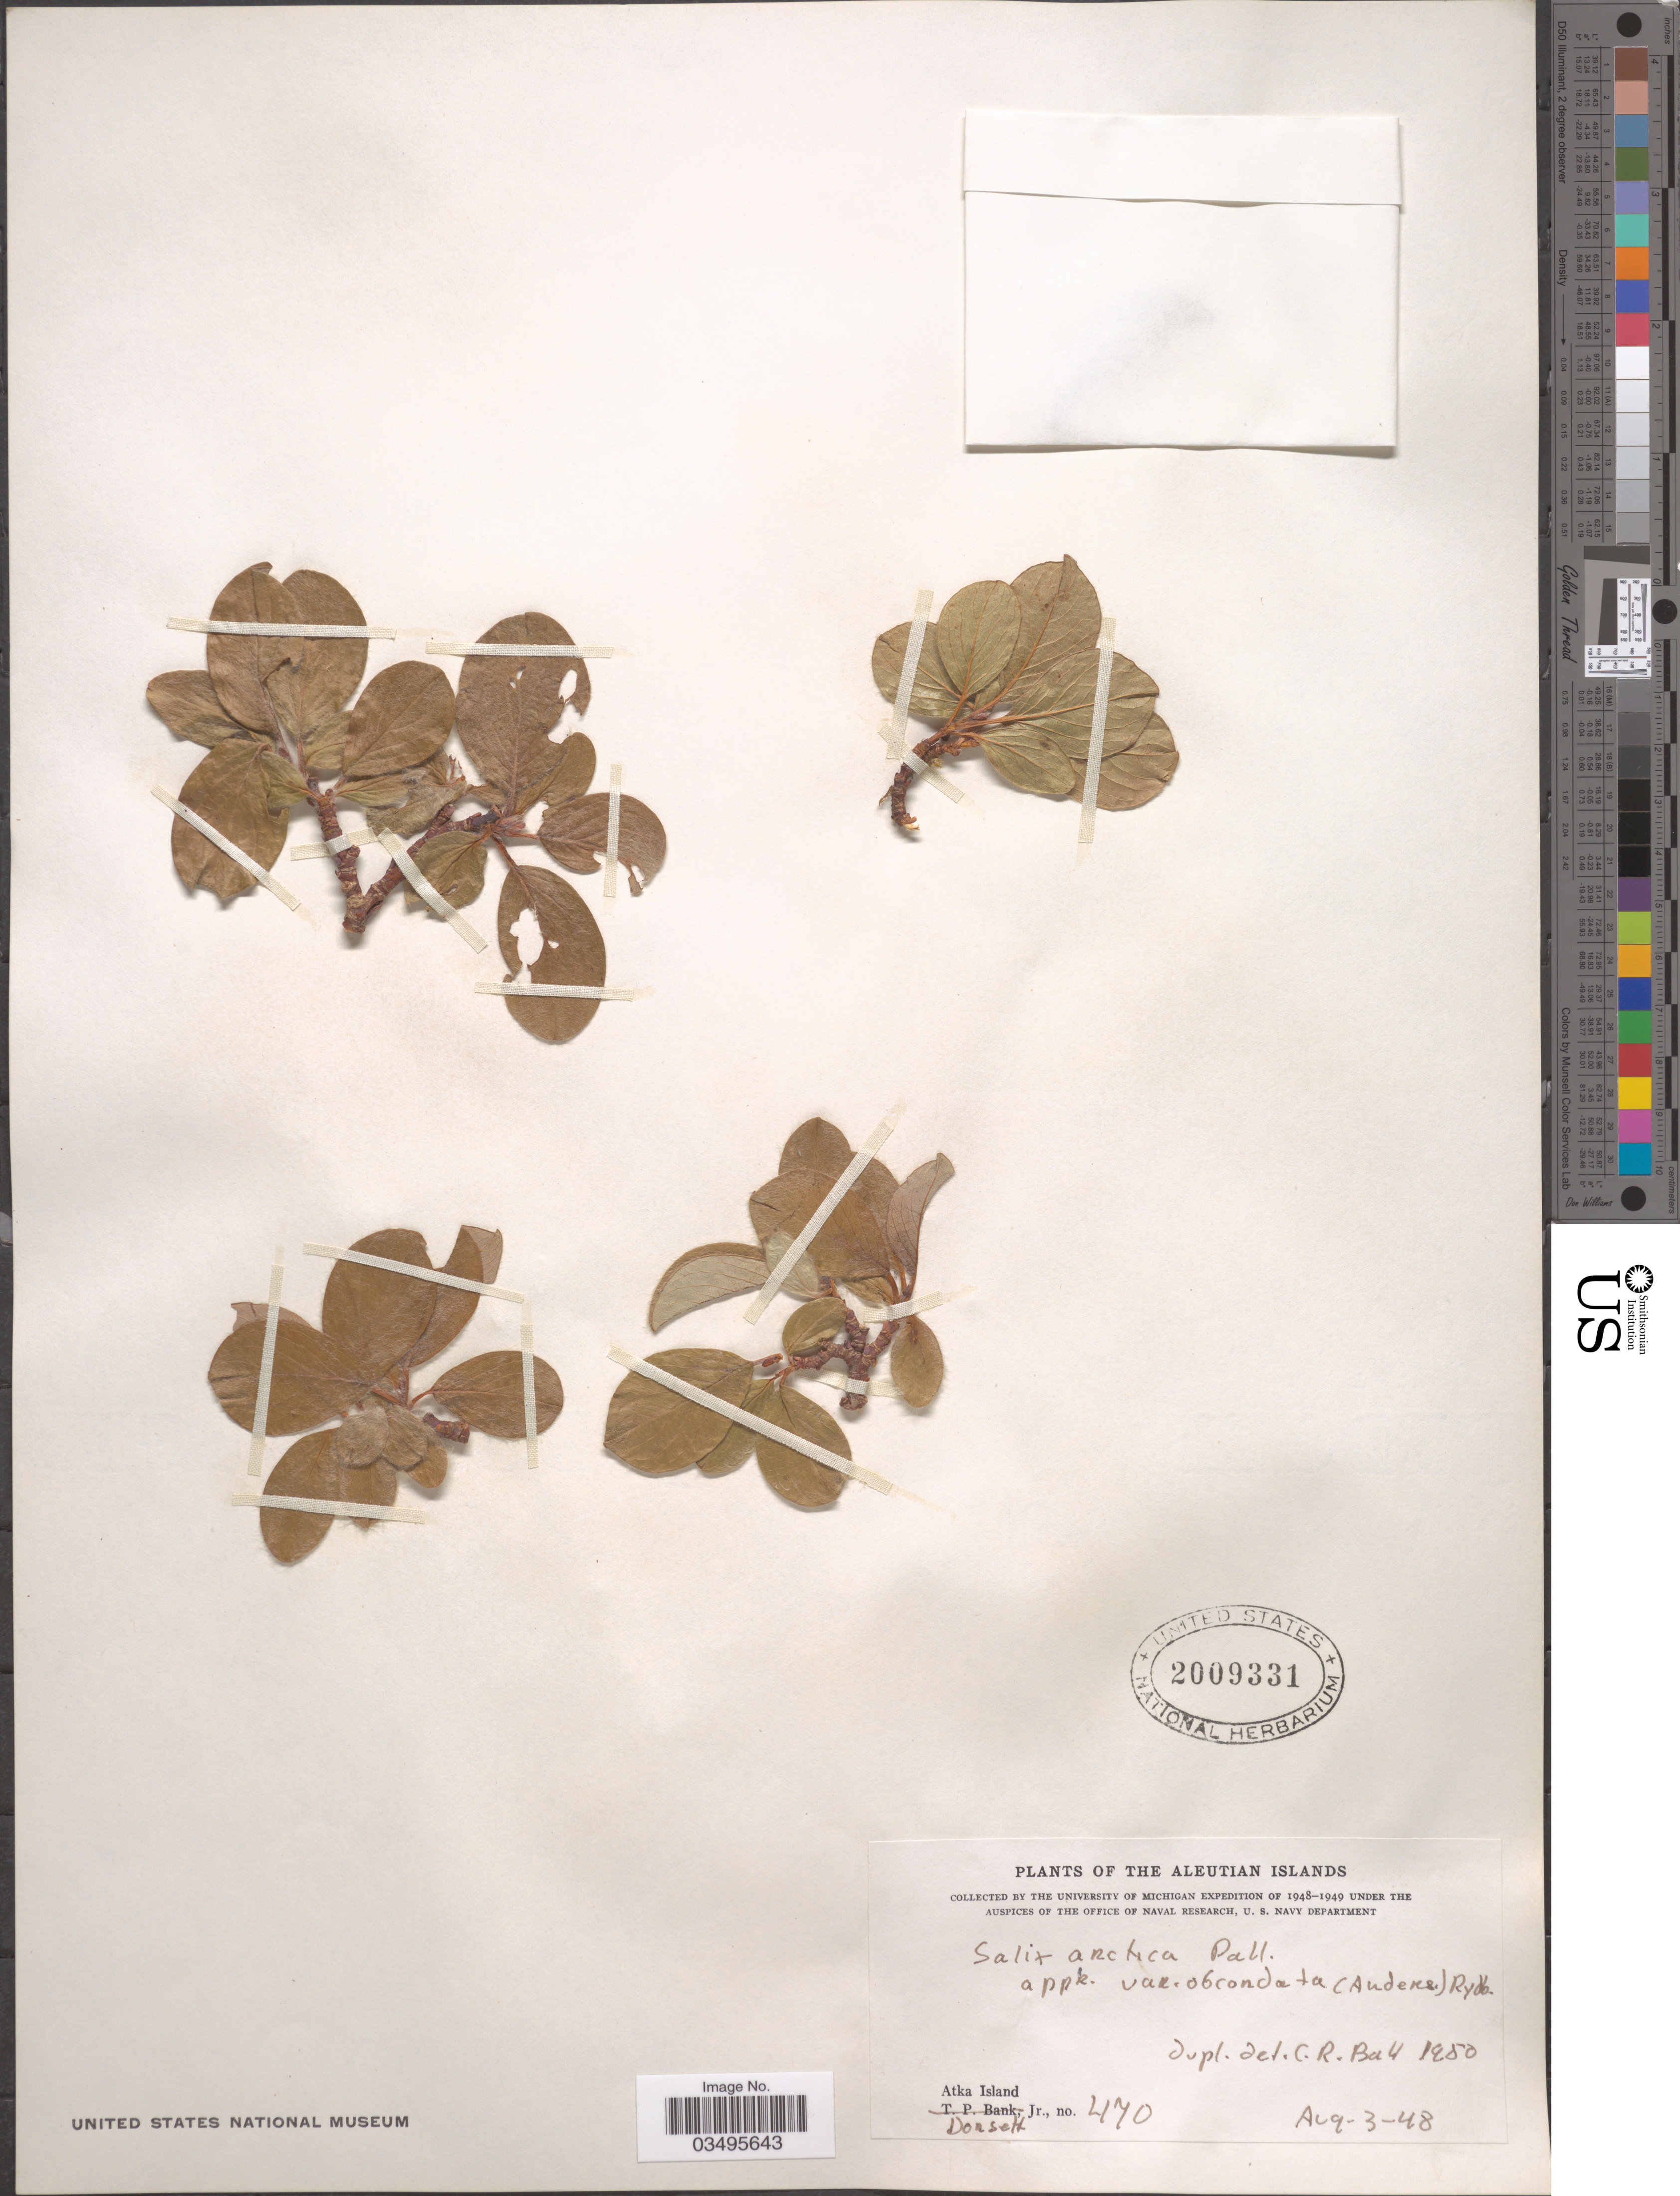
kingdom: Plantae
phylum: Tracheophyta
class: Magnoliopsida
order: Malpighiales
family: Salicaceae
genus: Salix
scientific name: Salix arctica var. obcordata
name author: (Andersson) Rydb.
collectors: -- Dorsett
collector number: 470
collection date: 1948-08-03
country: United States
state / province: Alaska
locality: Aleutian Islands. Atka Island.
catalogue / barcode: US 2009331